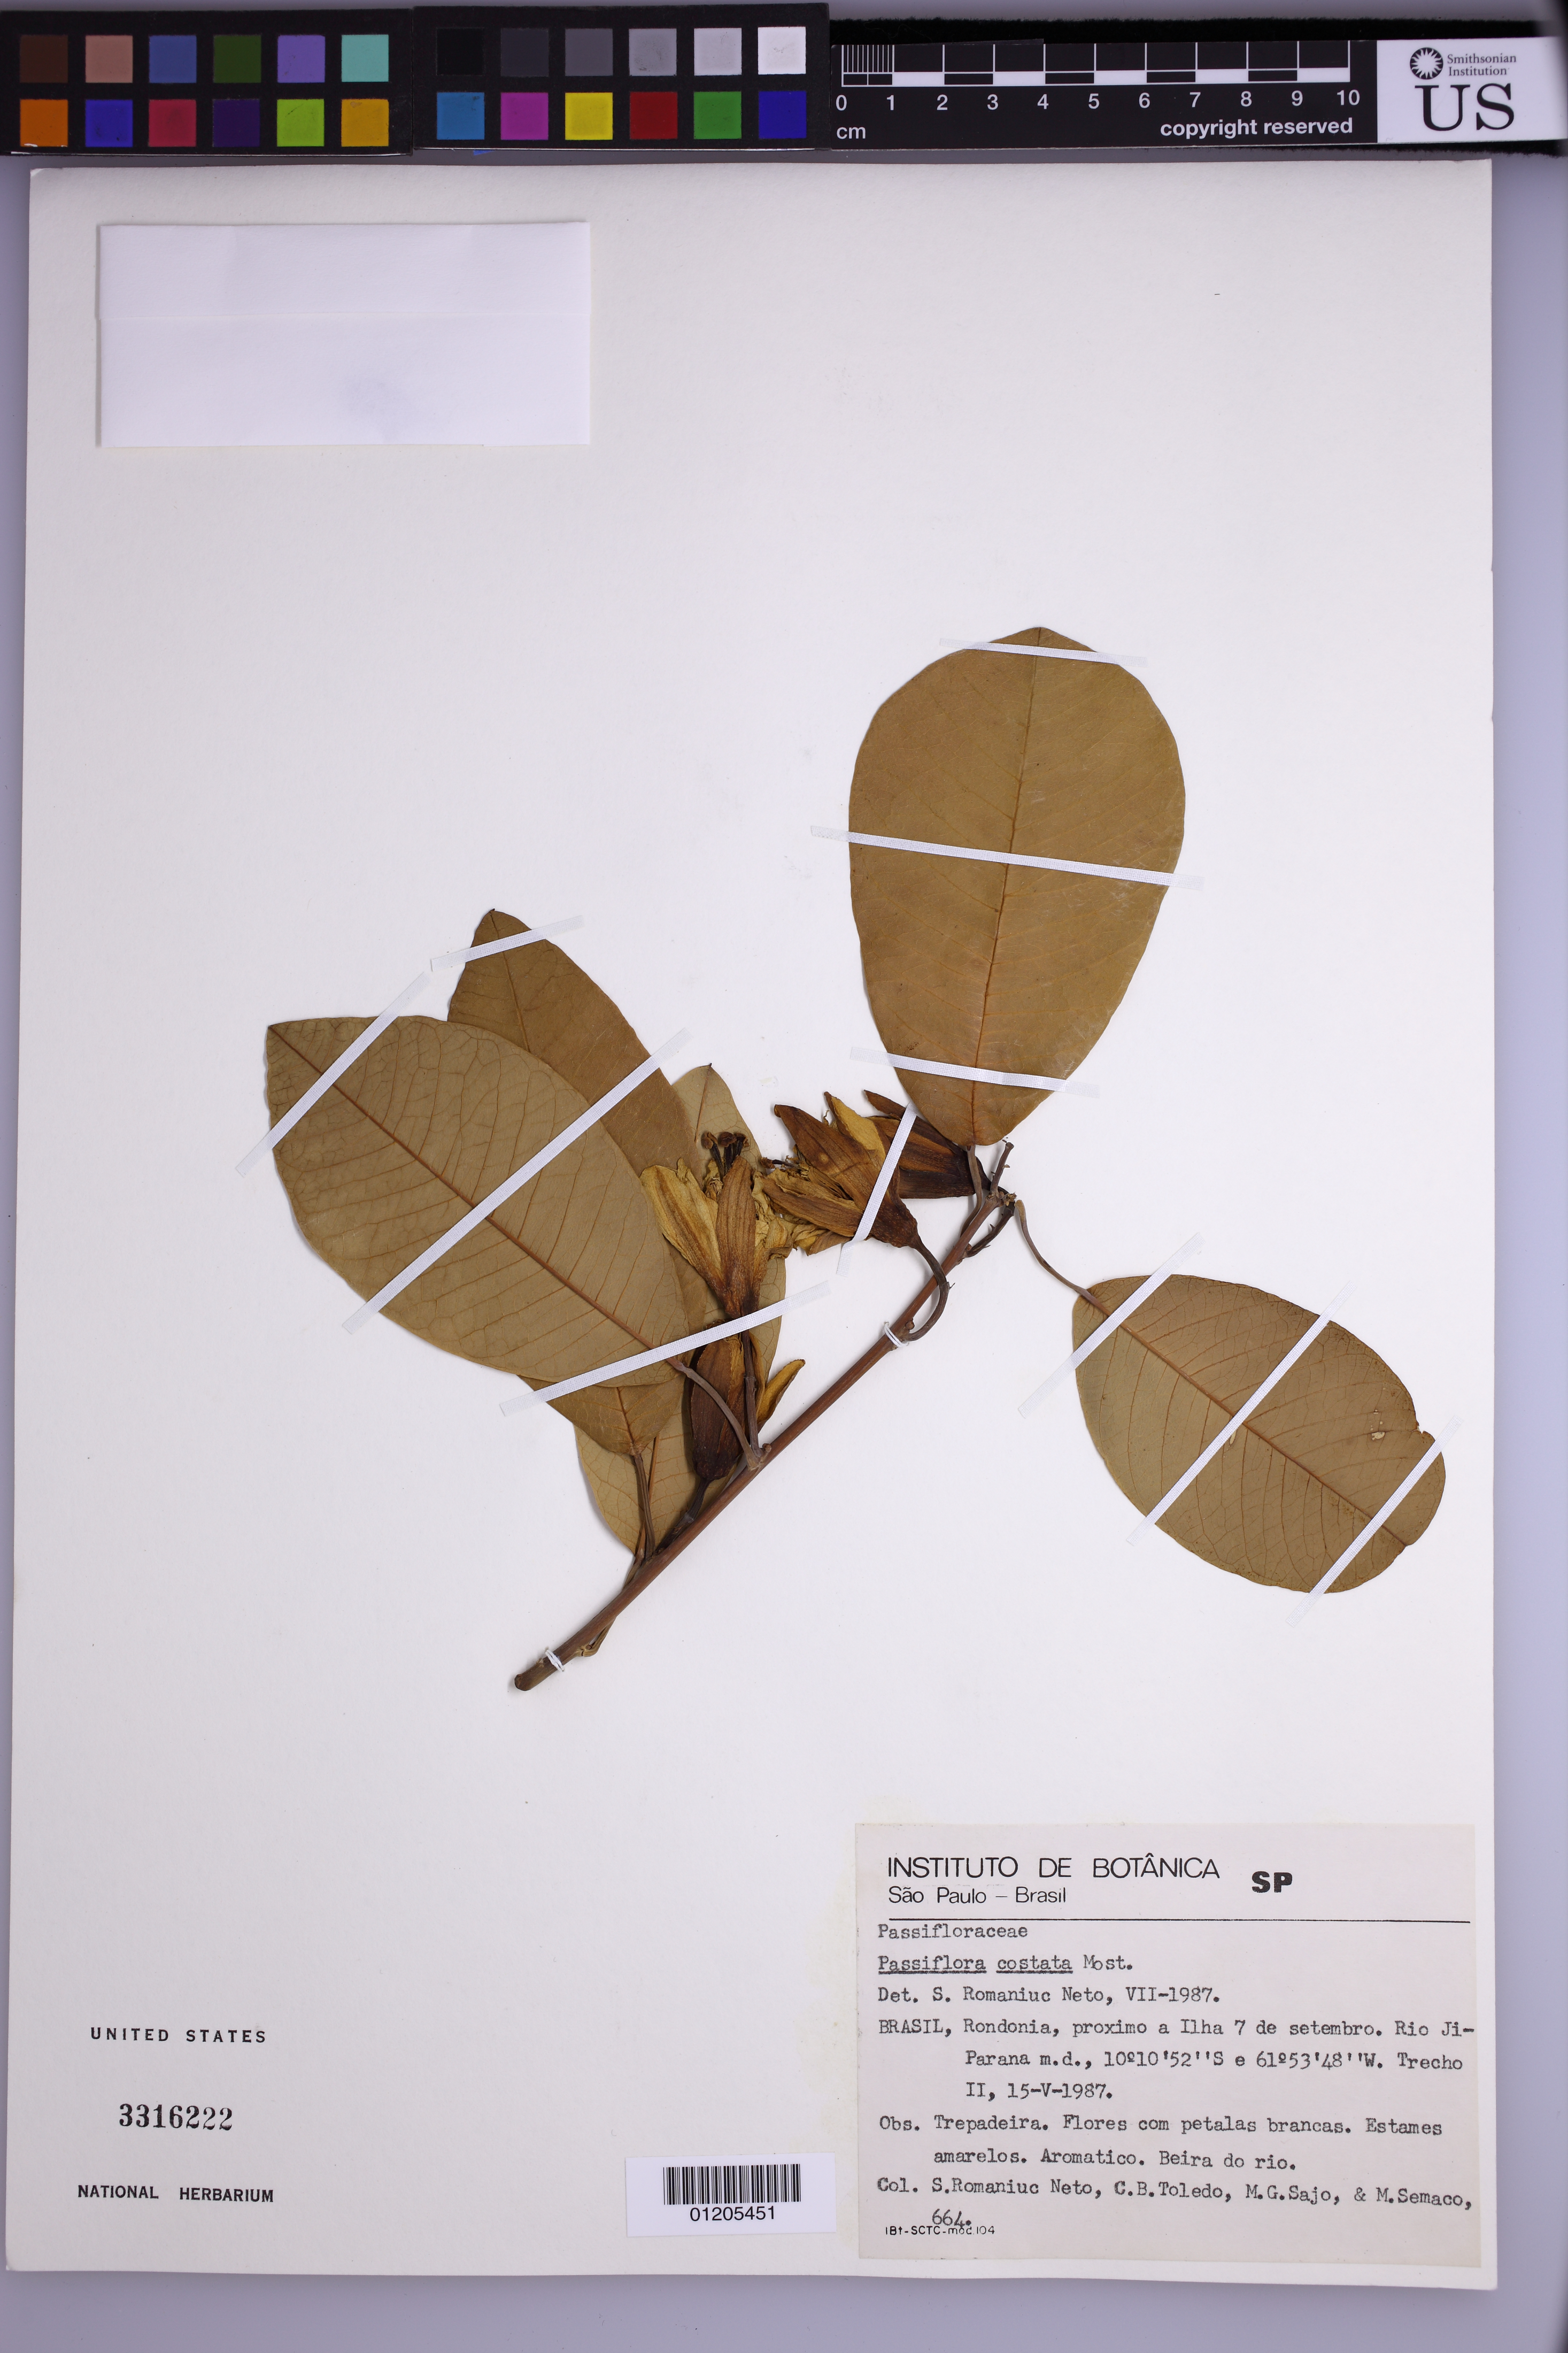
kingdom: Plantae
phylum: Tracheophyta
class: Magnoliopsida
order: Malpighiales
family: Passifloraceae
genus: Passiflora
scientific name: Passiflora costata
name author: Mast.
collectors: S. Romaniuc Neto, C. B. Toledo, M. Sajo & M. Semaco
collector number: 664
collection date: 1987-05-15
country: Brazil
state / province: Rondonia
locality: proximo a Ilha 7 de setembro. Rio Ji-Parana m.d.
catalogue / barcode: US 3316222